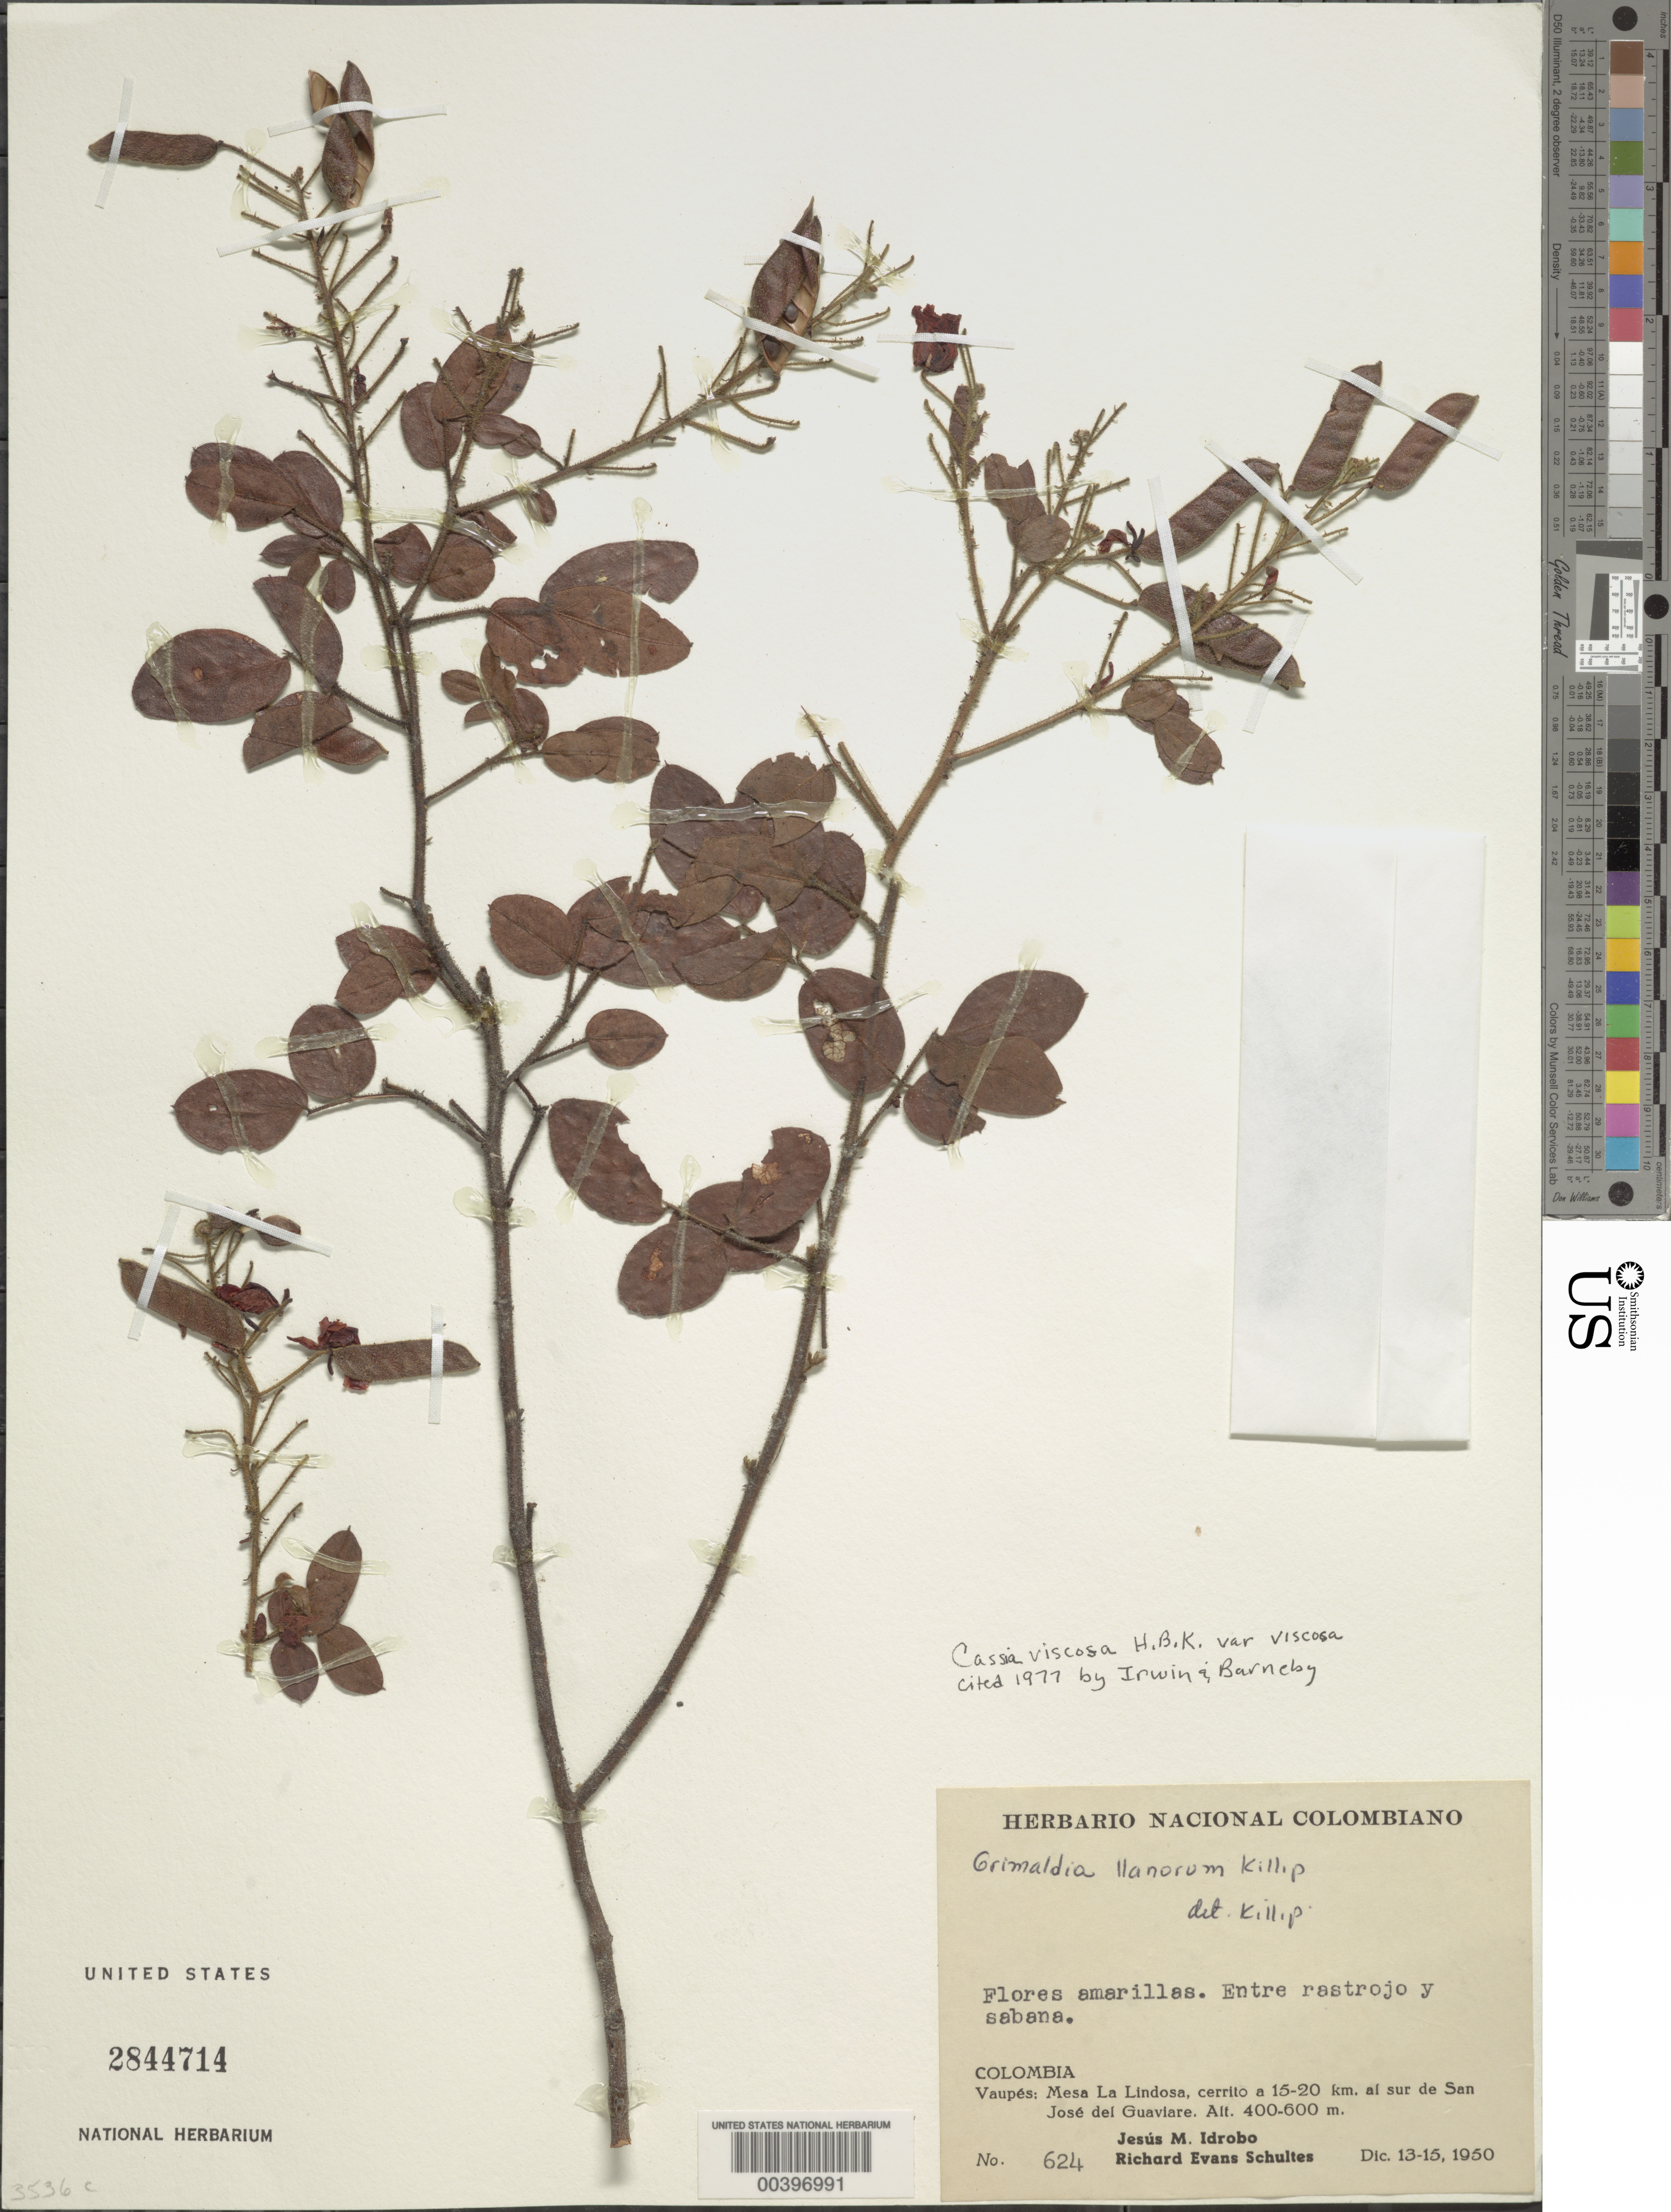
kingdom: Plantae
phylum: Tracheophyta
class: Magnoliopsida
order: Fabales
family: Fabaceae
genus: Chamaecrista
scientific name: Chamaecrista viscosa var. viscosa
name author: (Kunth) H.S. Irwin & Barneby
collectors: J. M. Idrobo & R. E. Schultes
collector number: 624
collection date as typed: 13 Dec 1950 to 15 Dec 1950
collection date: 1950-12-13/1950-12-15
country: Colombia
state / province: Vaupés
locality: Mesa La Lindosa, Cerrito a 15-20 km al Sur de San Jose del Guaviare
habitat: Entre rastrojo y sabana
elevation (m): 400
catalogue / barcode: US 2844714